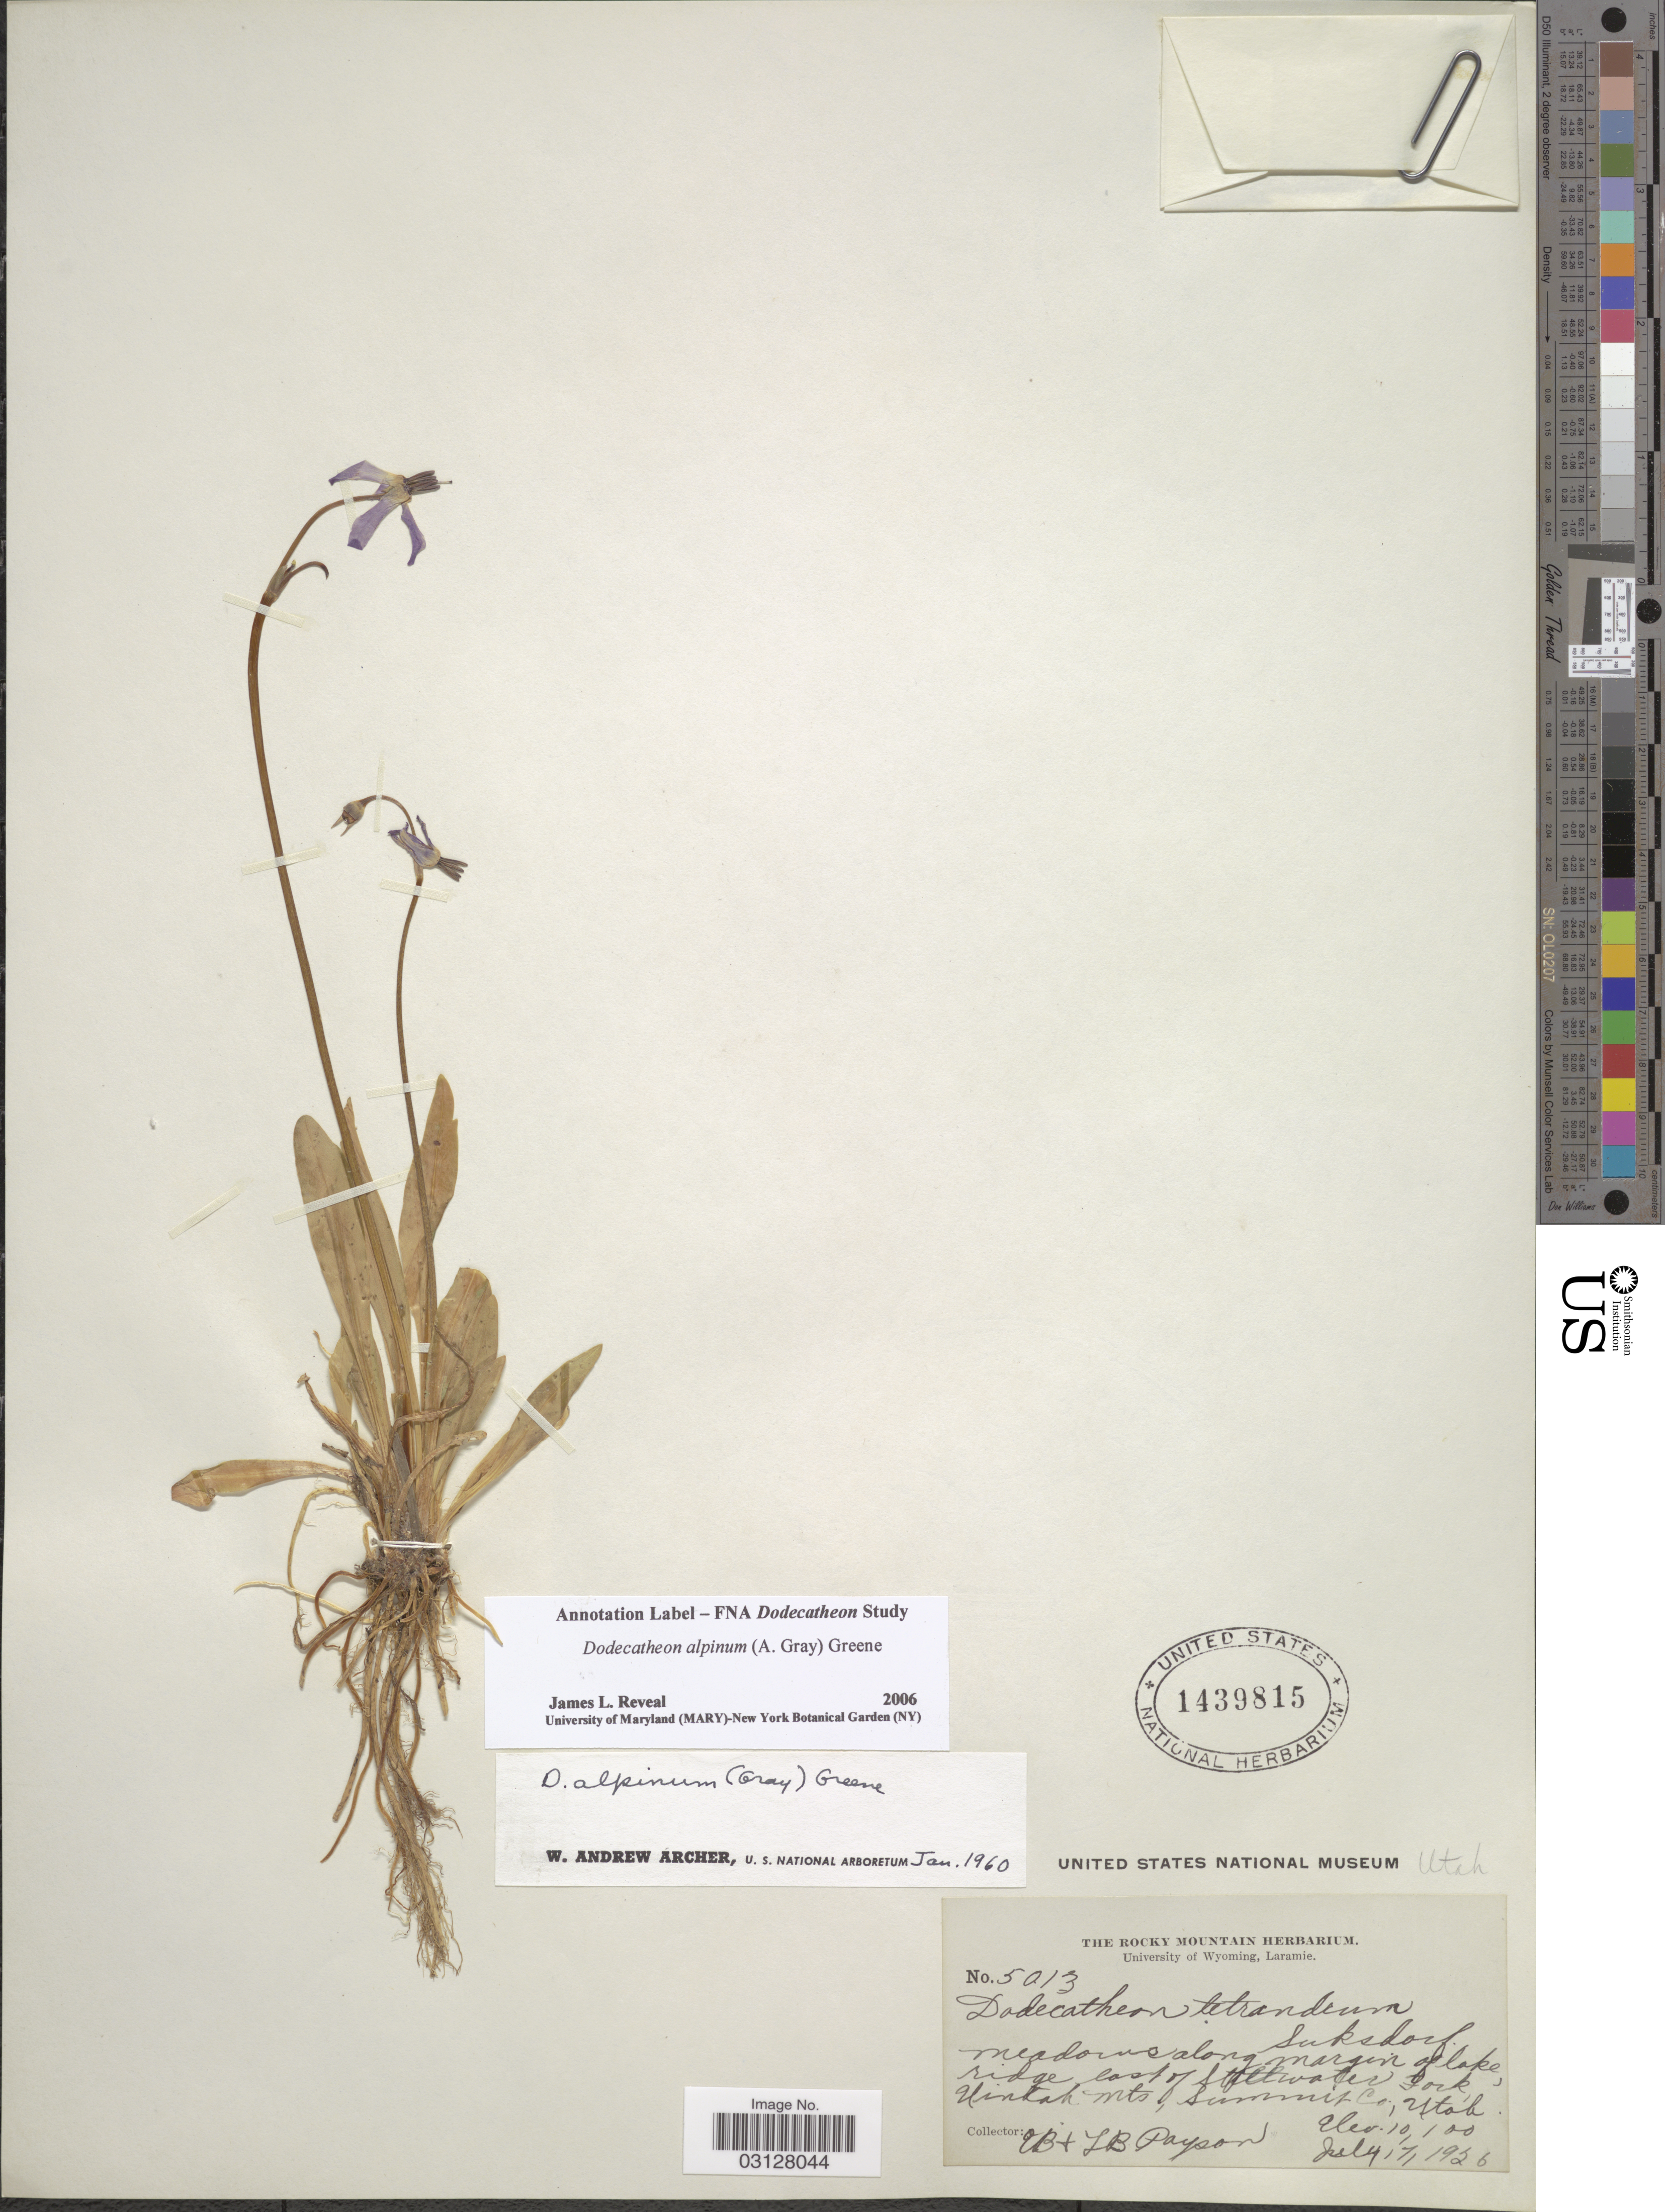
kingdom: Plantae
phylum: Tracheophyta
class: Magnoliopsida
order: Ericales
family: Primulaceae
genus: Dodecatheon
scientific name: Dodecatheon alpinum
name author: (A. Gray) Greene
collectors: E. B. Payson & L. Payson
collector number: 5013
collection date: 1926-07-17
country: United States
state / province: Utah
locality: Meadows along margin of lake, ridge east of Stillwater Fork, Uintah Mts., Summit Co.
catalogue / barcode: US 1439815